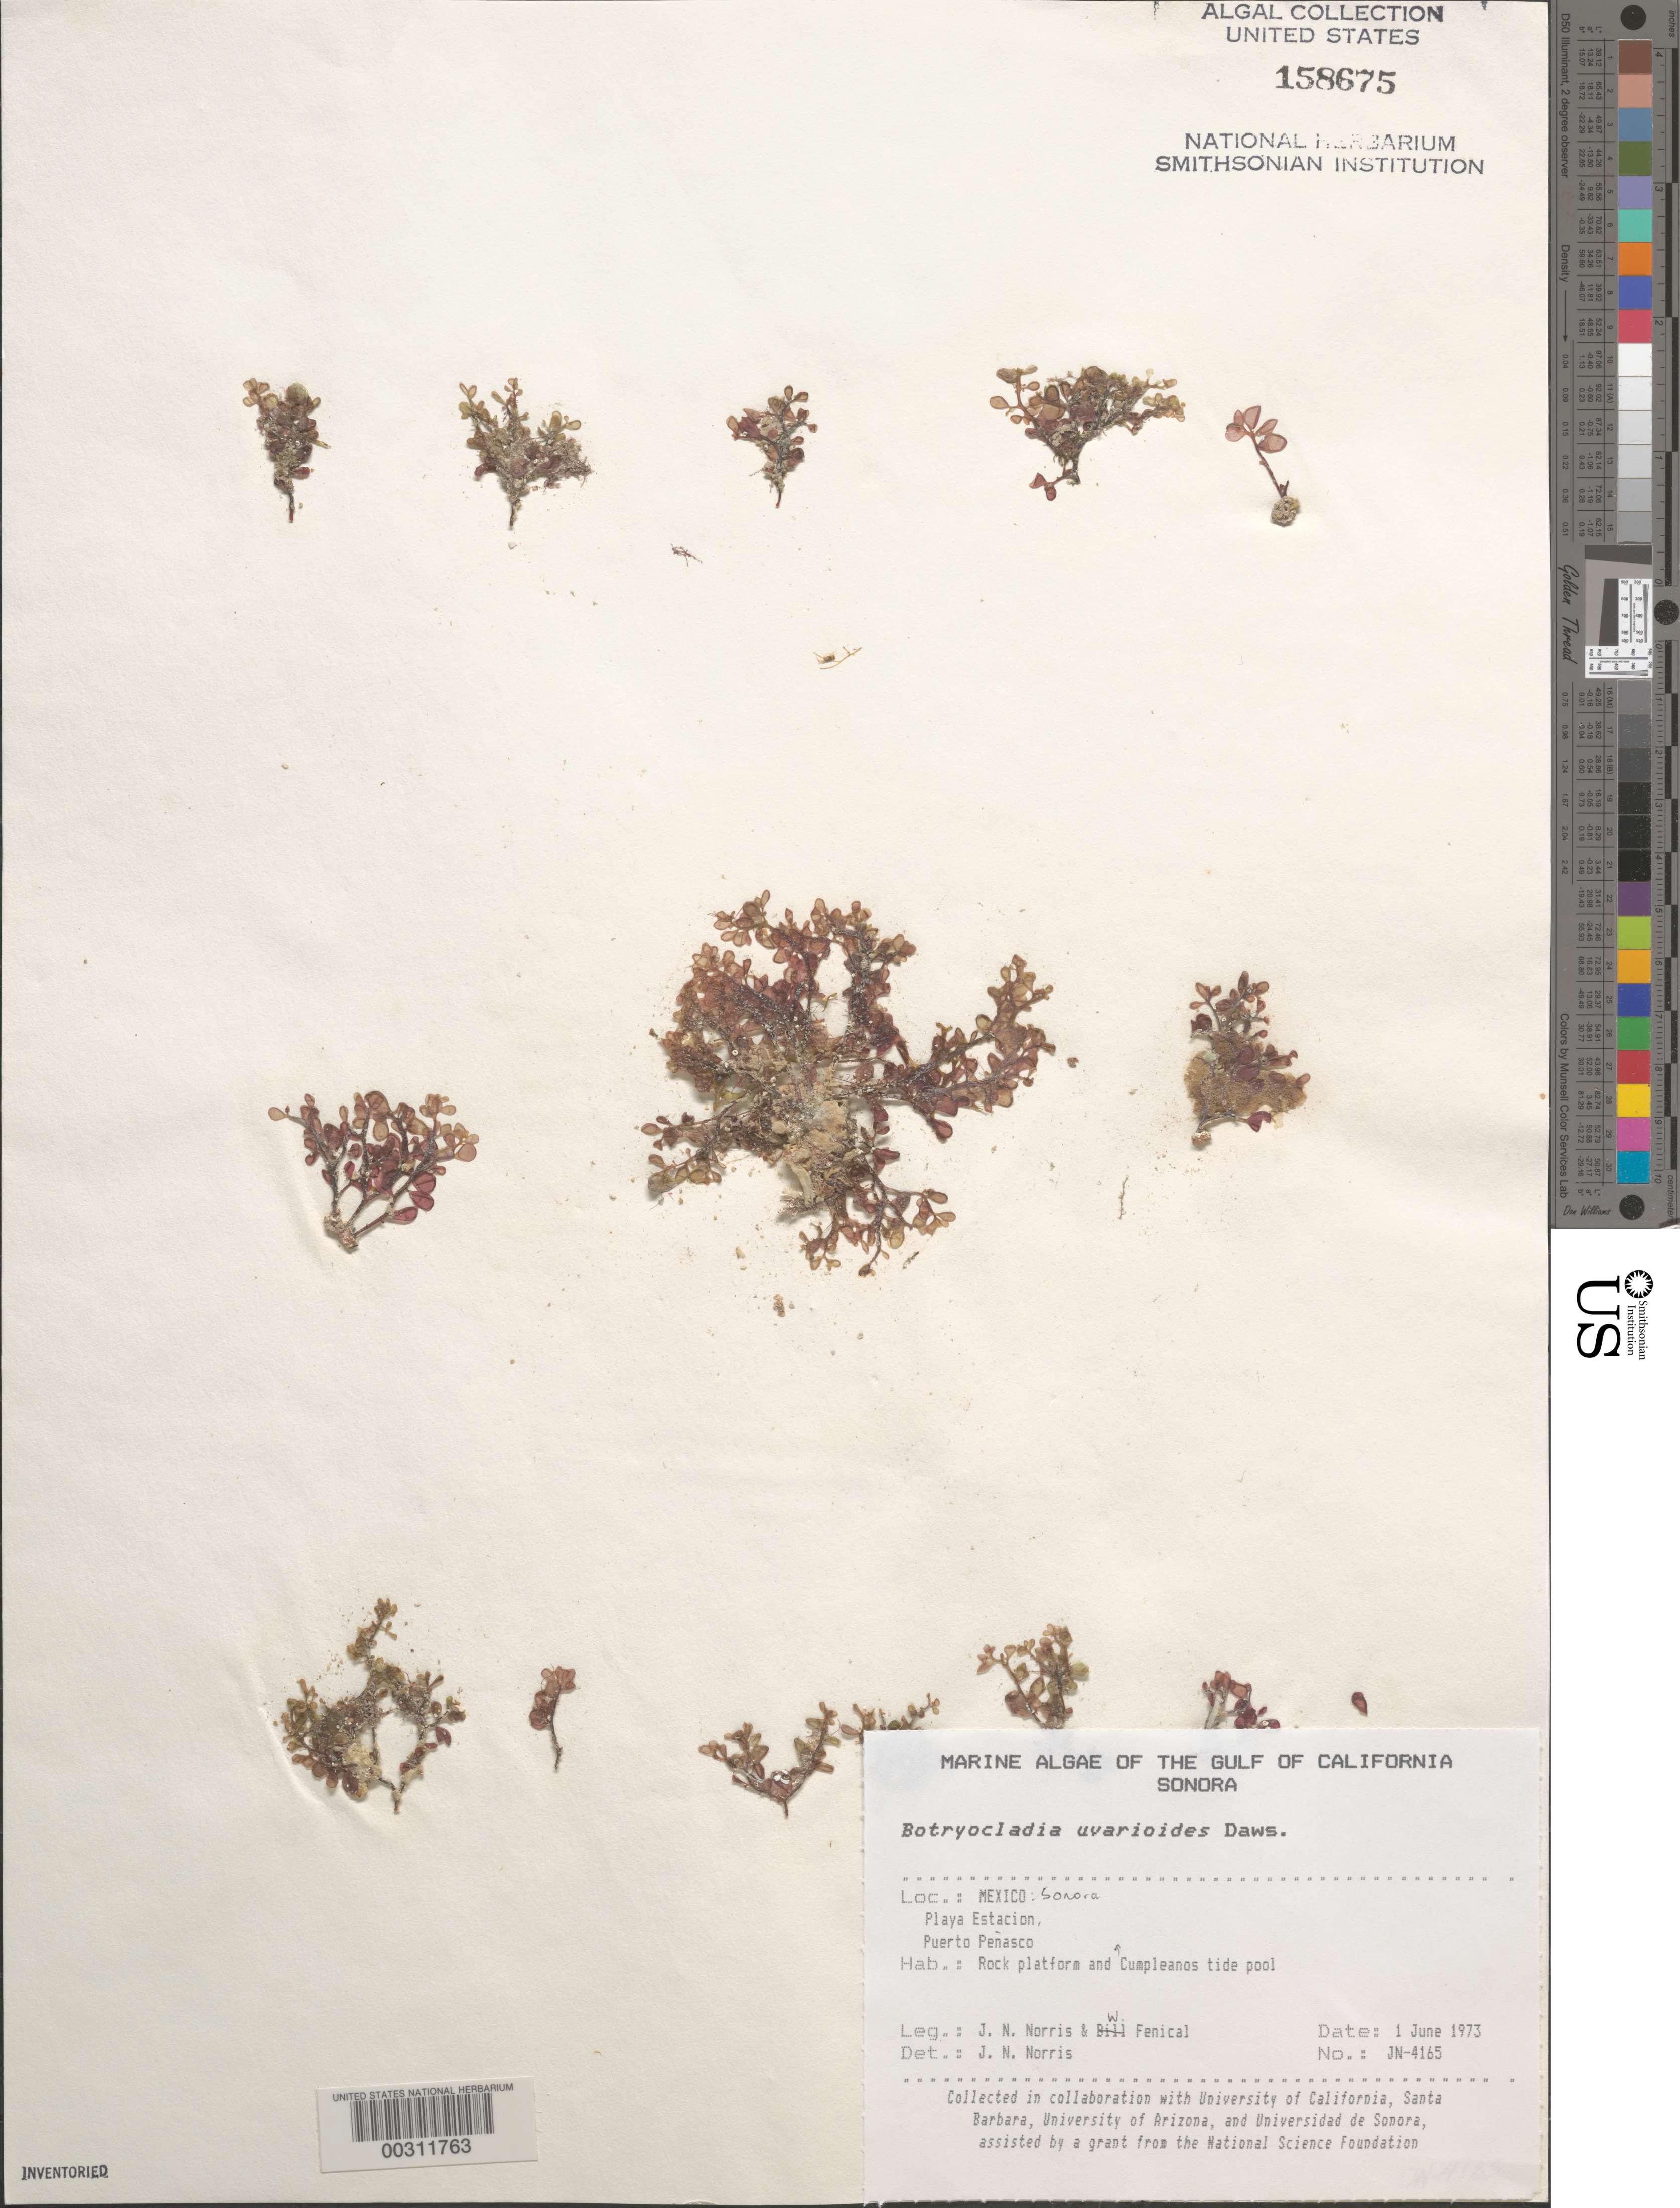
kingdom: Plantae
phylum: Rhodophyta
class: Florideophyceae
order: Rhodymeniales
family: Rhodymeniaceae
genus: Botryocladia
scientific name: Botryocladia uvarioides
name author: E.Y. Dawson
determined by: Norris, James N.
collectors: J. N. Norris & W. Fenical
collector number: JN-4165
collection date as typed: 01 Jun 1973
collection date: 1973-06-01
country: Mexico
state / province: Sonora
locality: Playa Estacion, Puerto Penasco, Cumpleanos Tide Pool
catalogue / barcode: US 158675